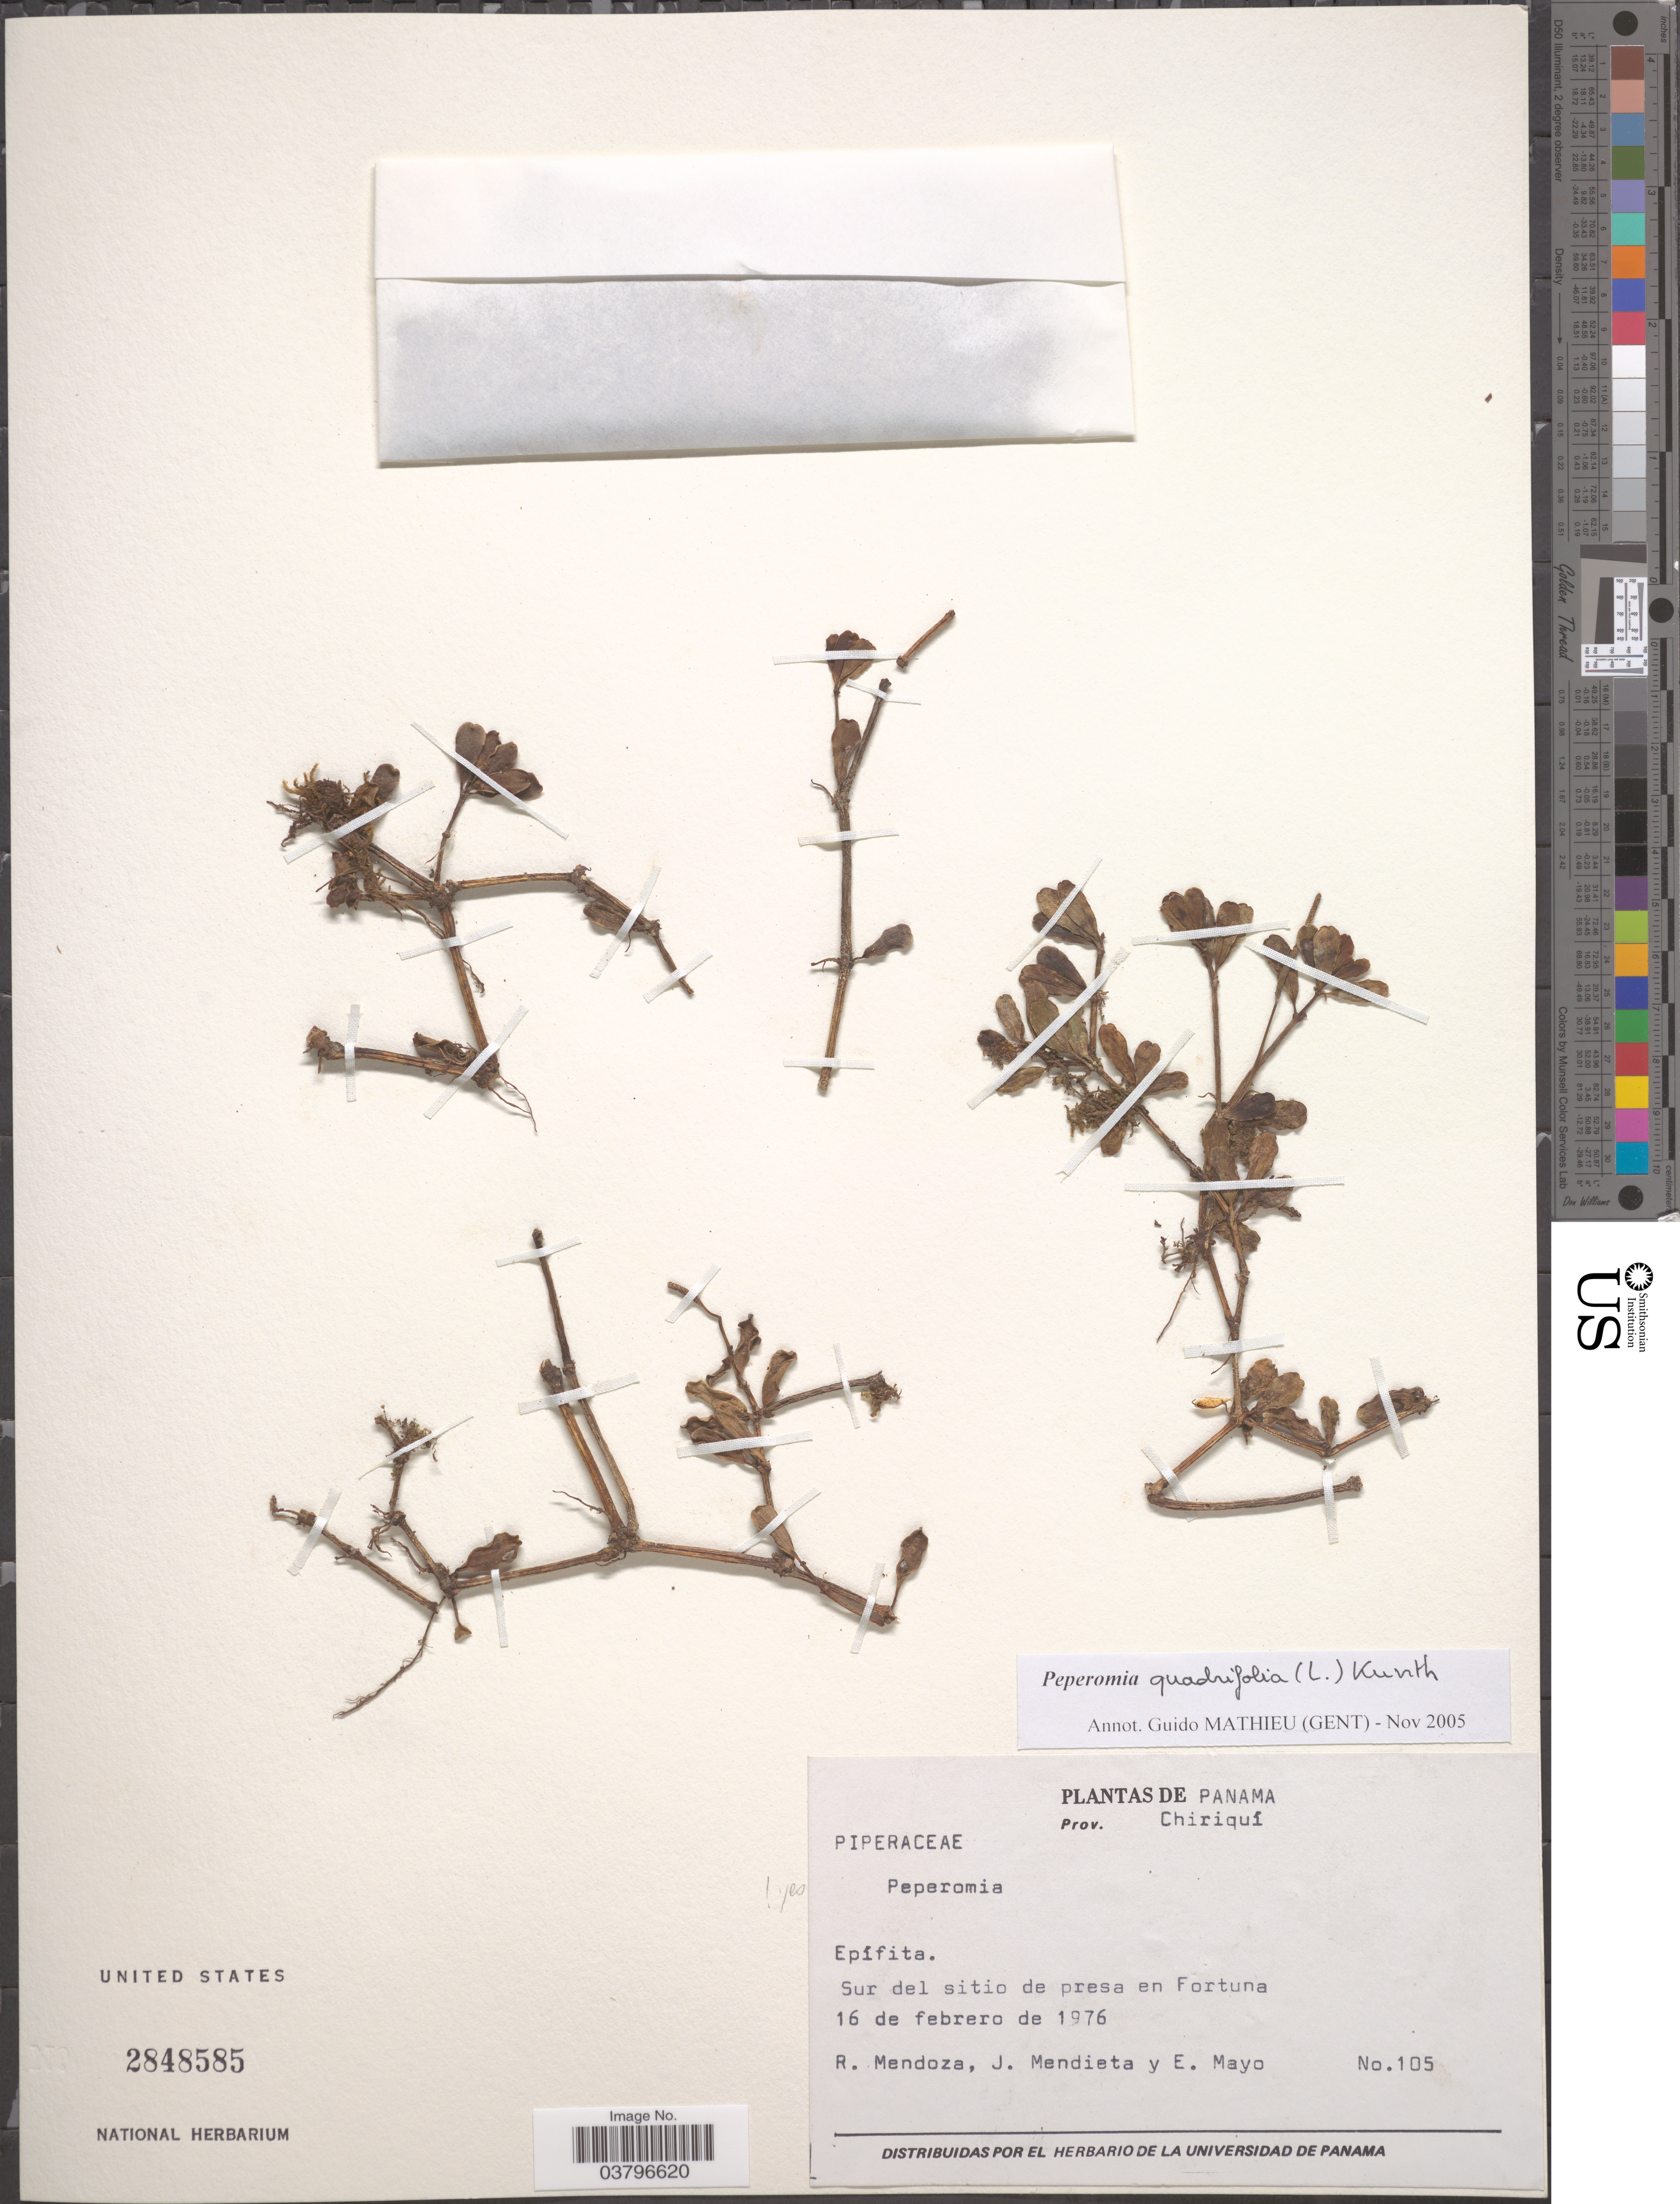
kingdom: Plantae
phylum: Tracheophyta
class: Magnoliopsida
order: Piperales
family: Piperaceae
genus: Peperomia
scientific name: Peperomia quadrifolia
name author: (L.) Kunth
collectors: R. Mendoza, J. Mendieta & E. Mayo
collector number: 105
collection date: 1976-02-16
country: Panama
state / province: Chiriqui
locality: Sur del sitio de presa en Fortuna.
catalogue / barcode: US 2848585